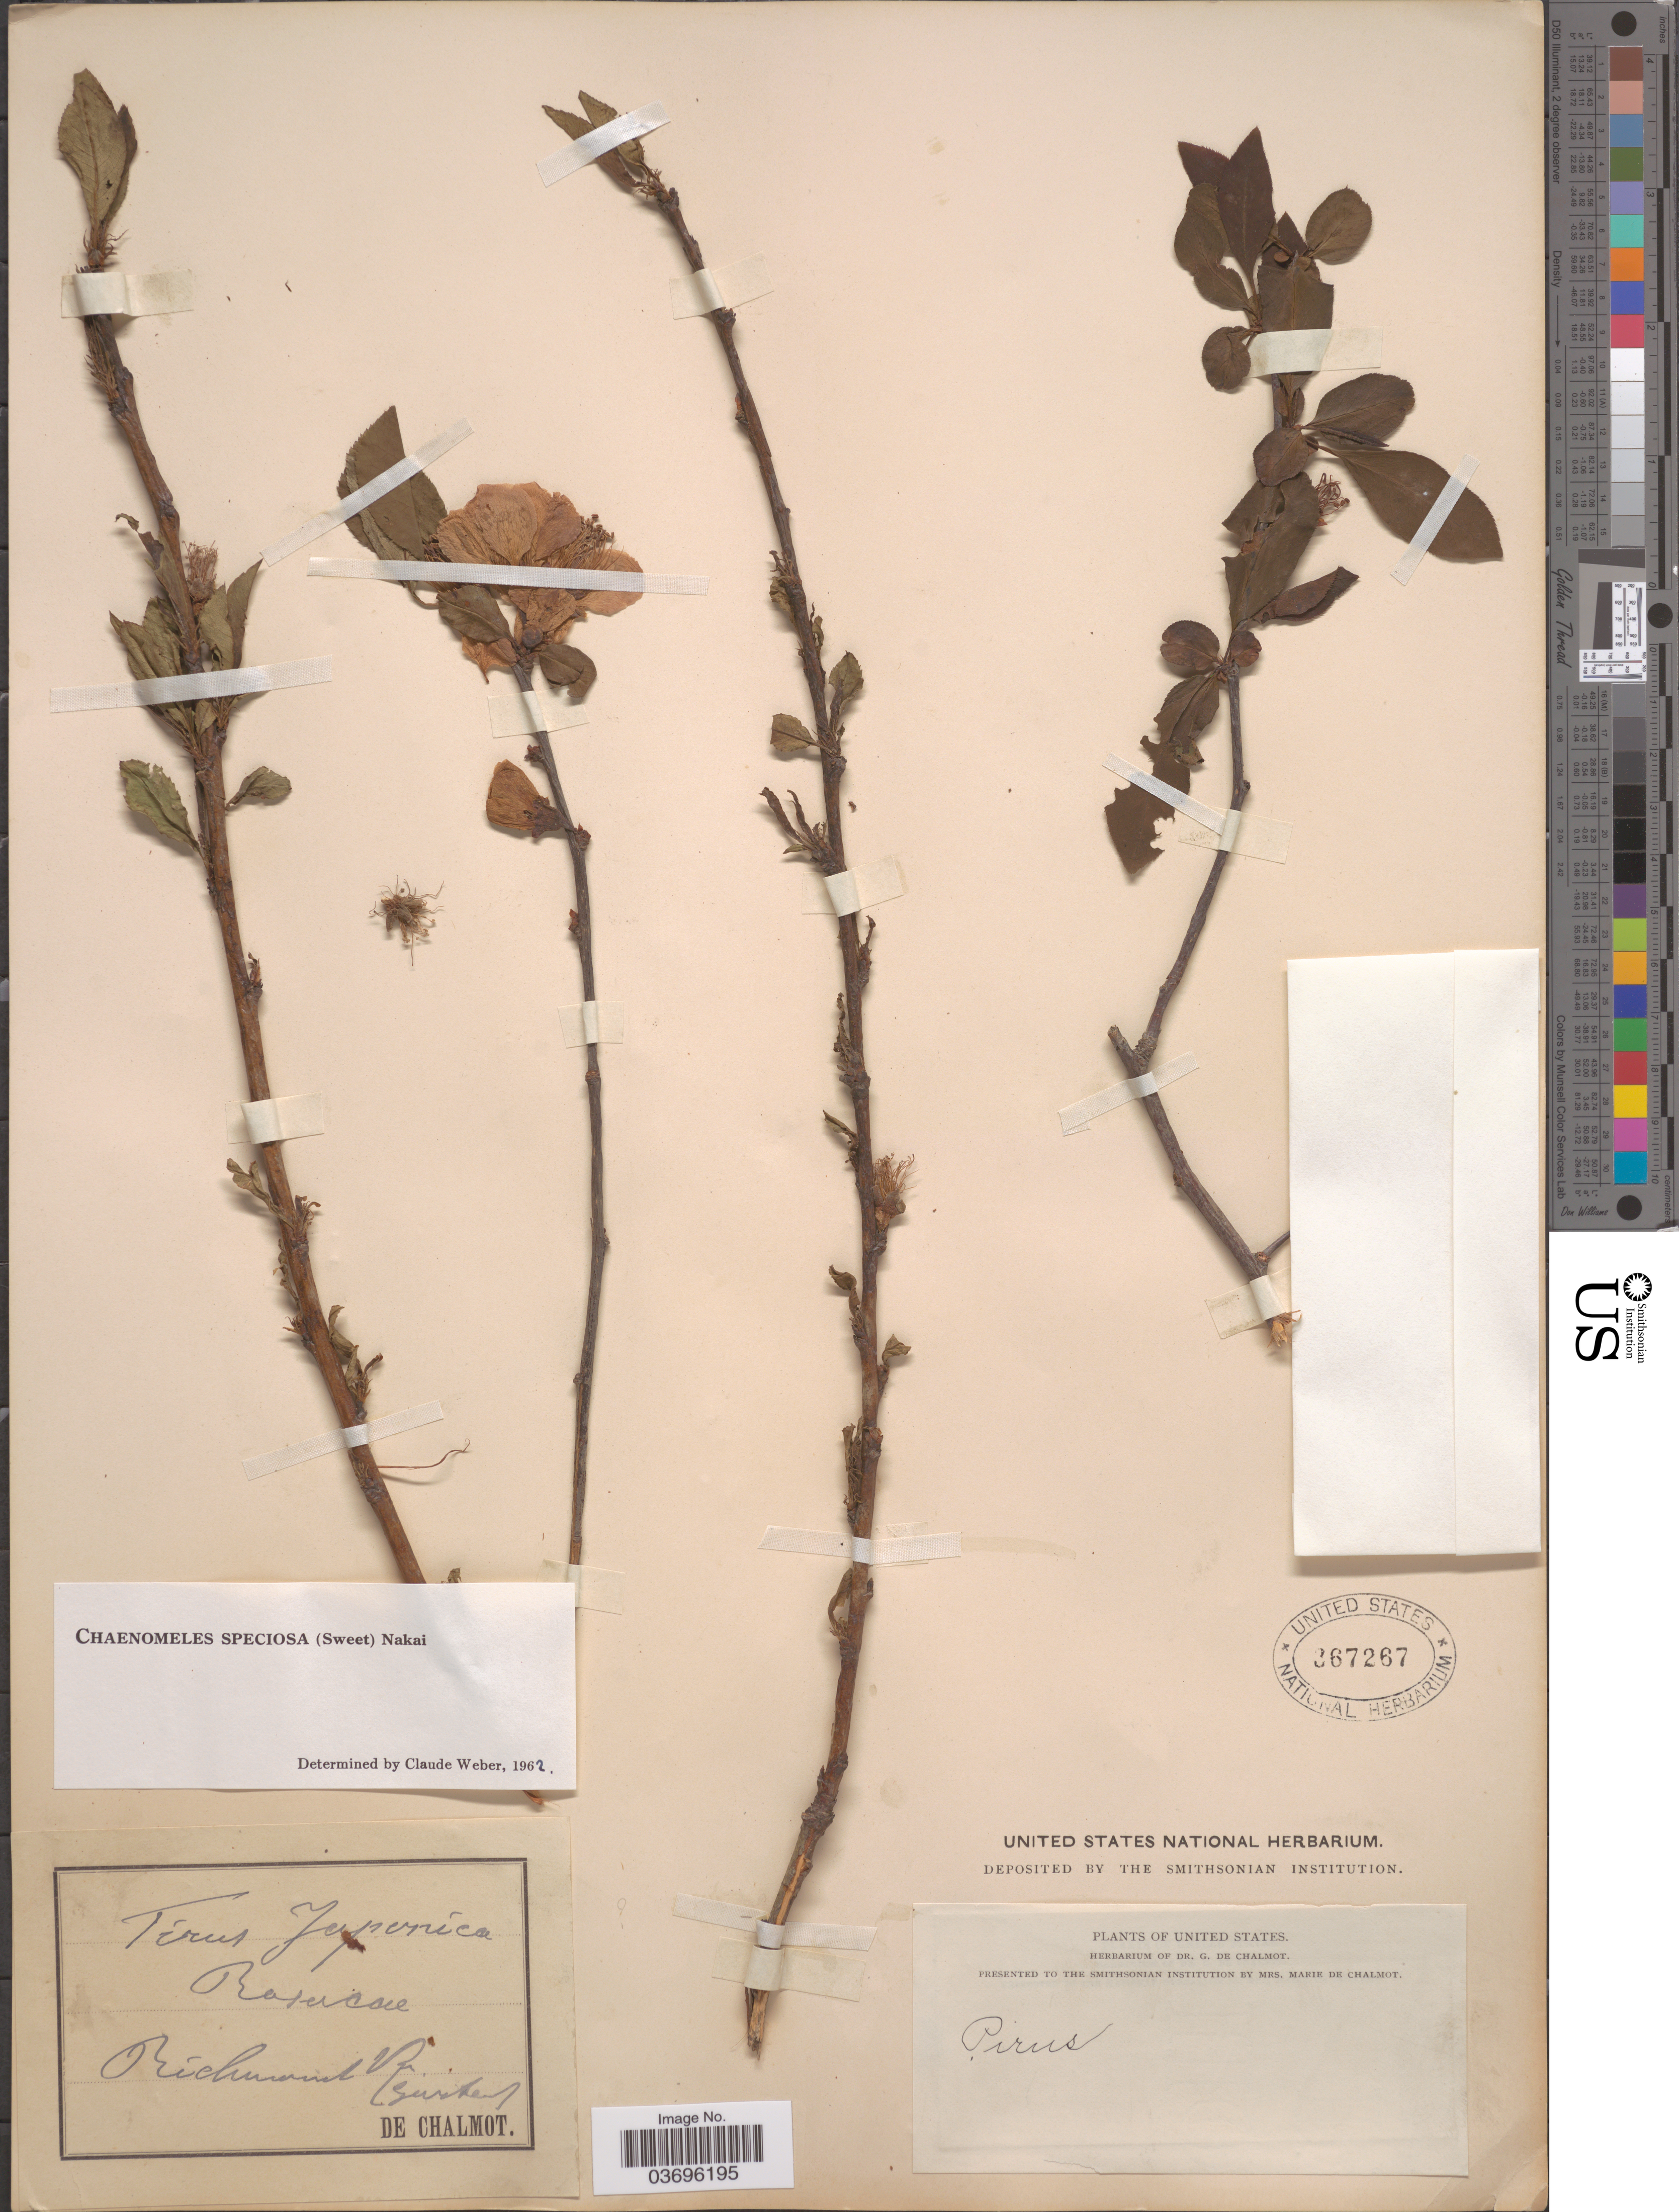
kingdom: Plantae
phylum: Tracheophyta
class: Magnoliopsida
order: Rosales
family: Rosaceae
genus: Chaenomeles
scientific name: Chaenomeles speciosa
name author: (Sweet) Nakai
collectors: G. de Chalmot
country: United States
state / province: Virginia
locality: Richmond.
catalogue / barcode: US 367267